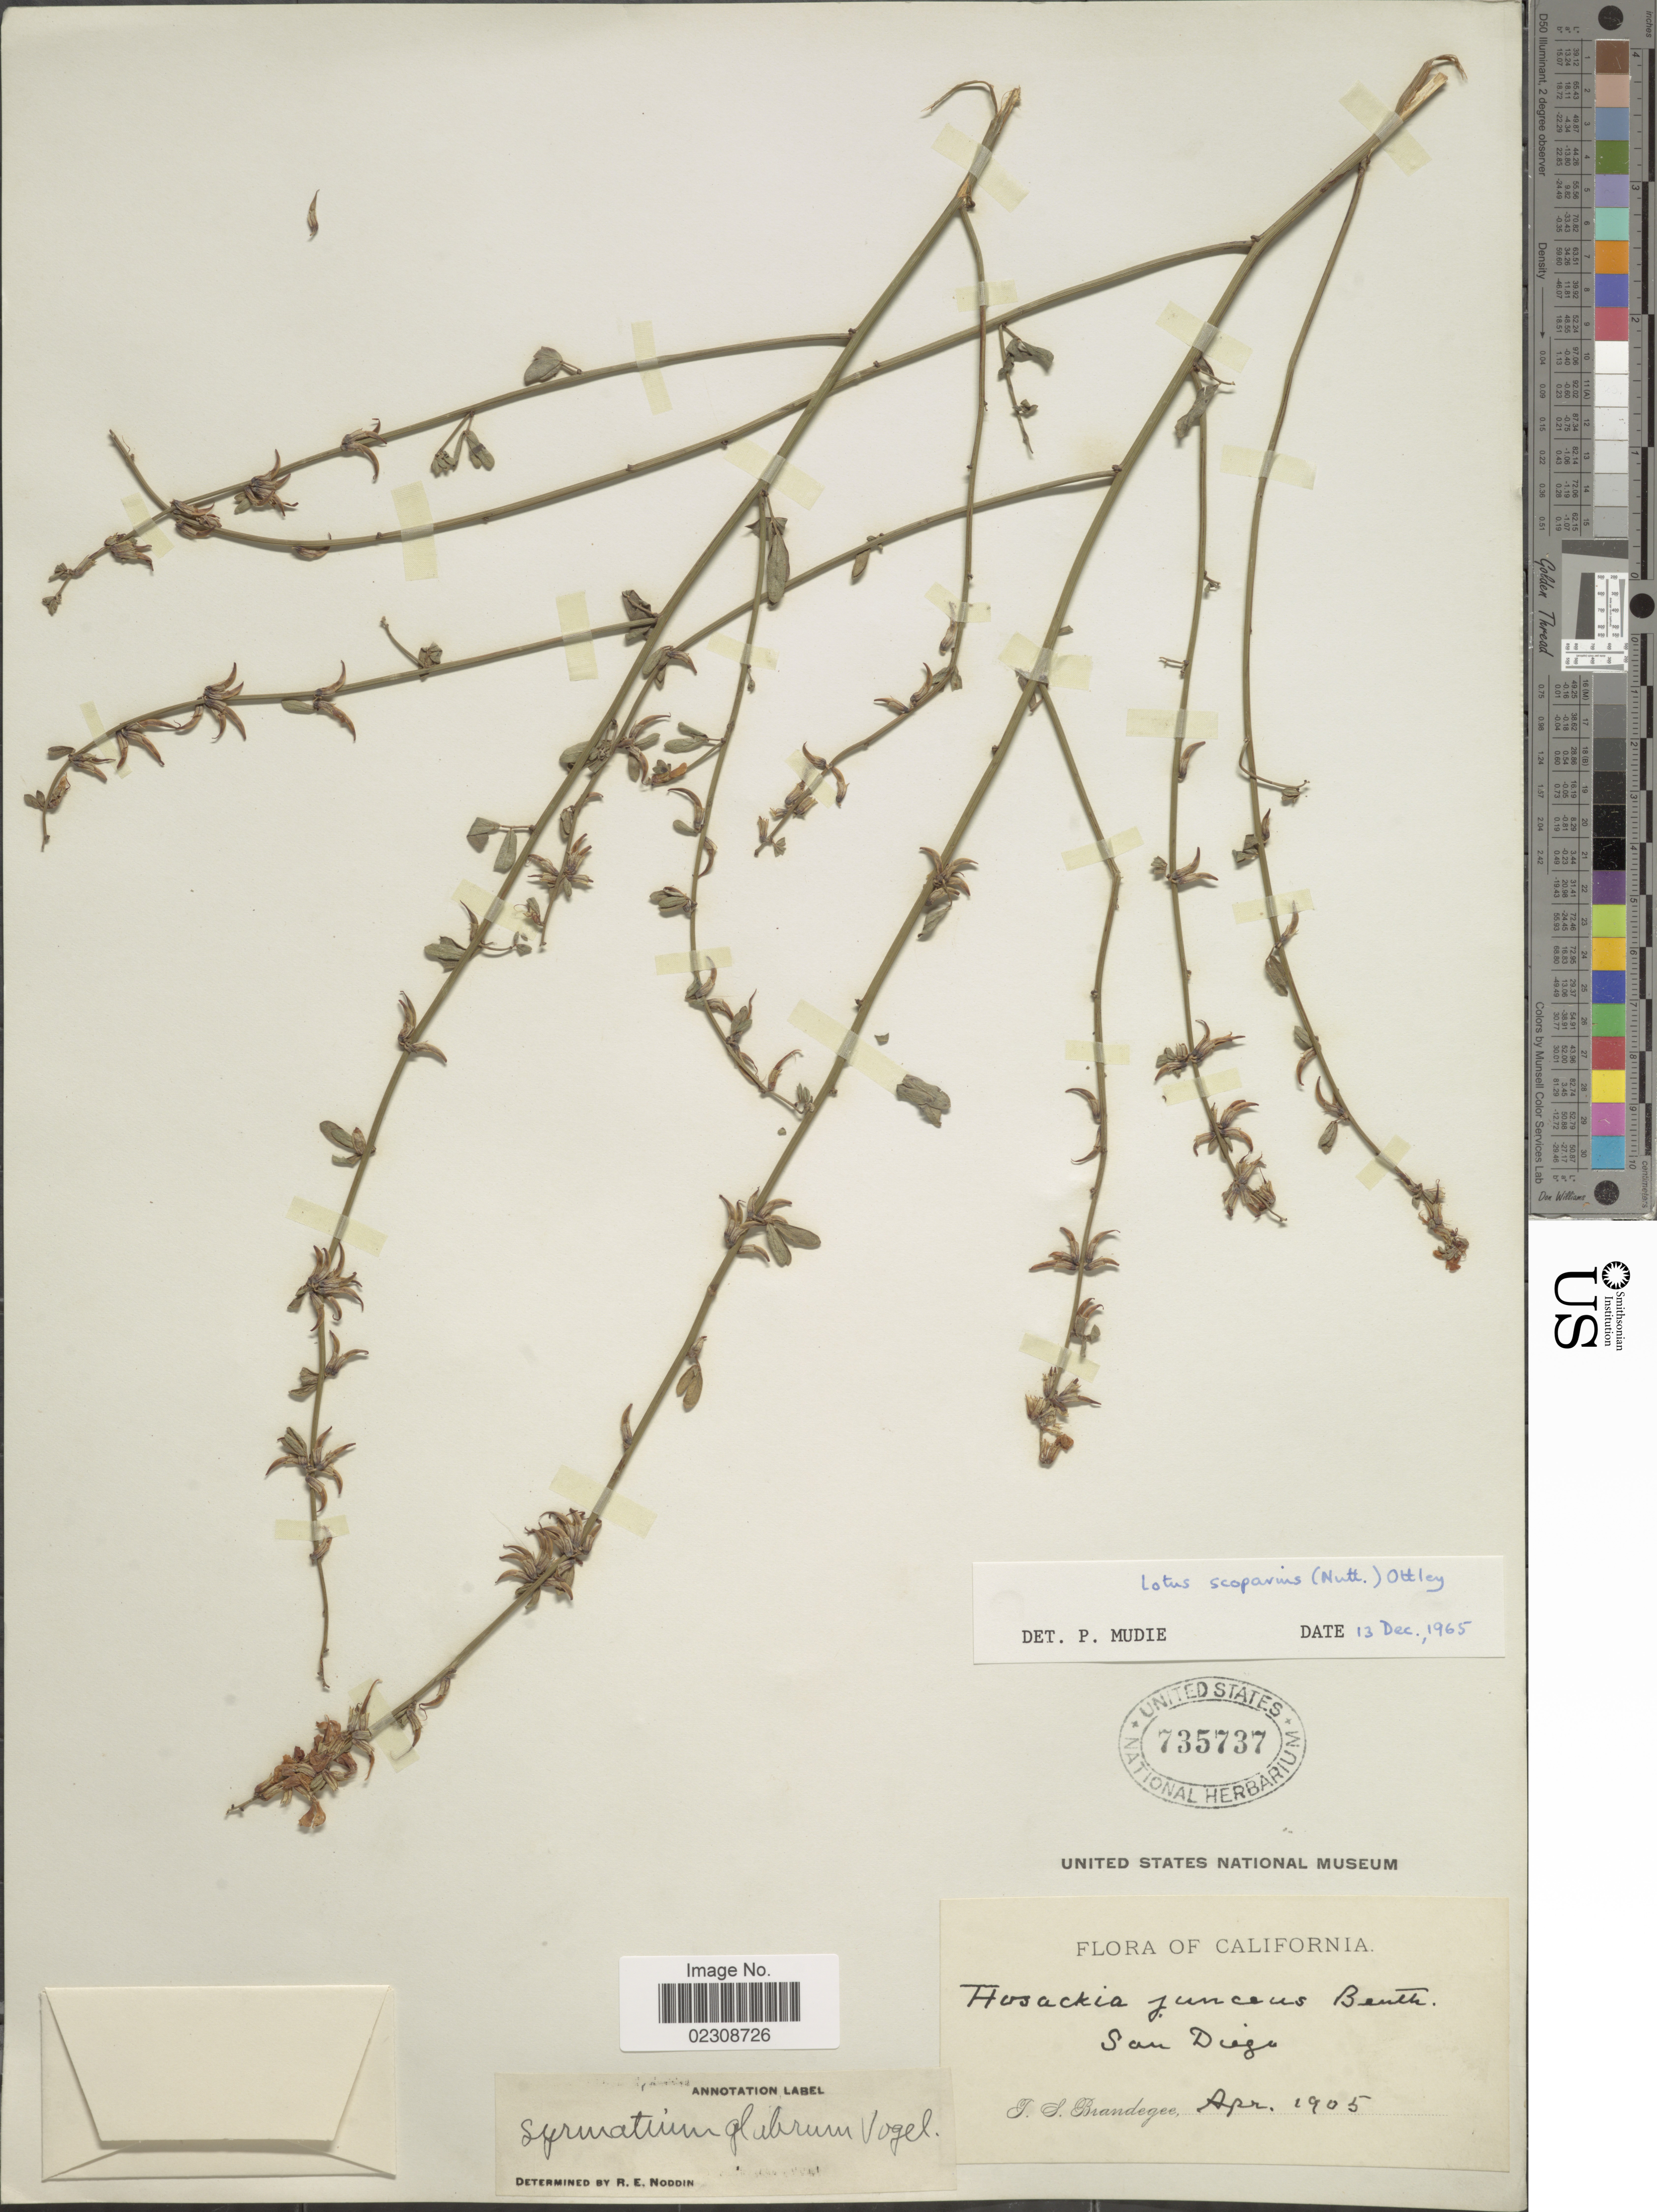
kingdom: Plantae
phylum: Tracheophyta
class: Magnoliopsida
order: Fabales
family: Fabaceae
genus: Syrmatium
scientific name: Syrmatium glabrum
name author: Vogel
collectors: T. S. Brandegee (herbarium)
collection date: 1905-04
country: United States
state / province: California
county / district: San Diego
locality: San Diego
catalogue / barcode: US 735737